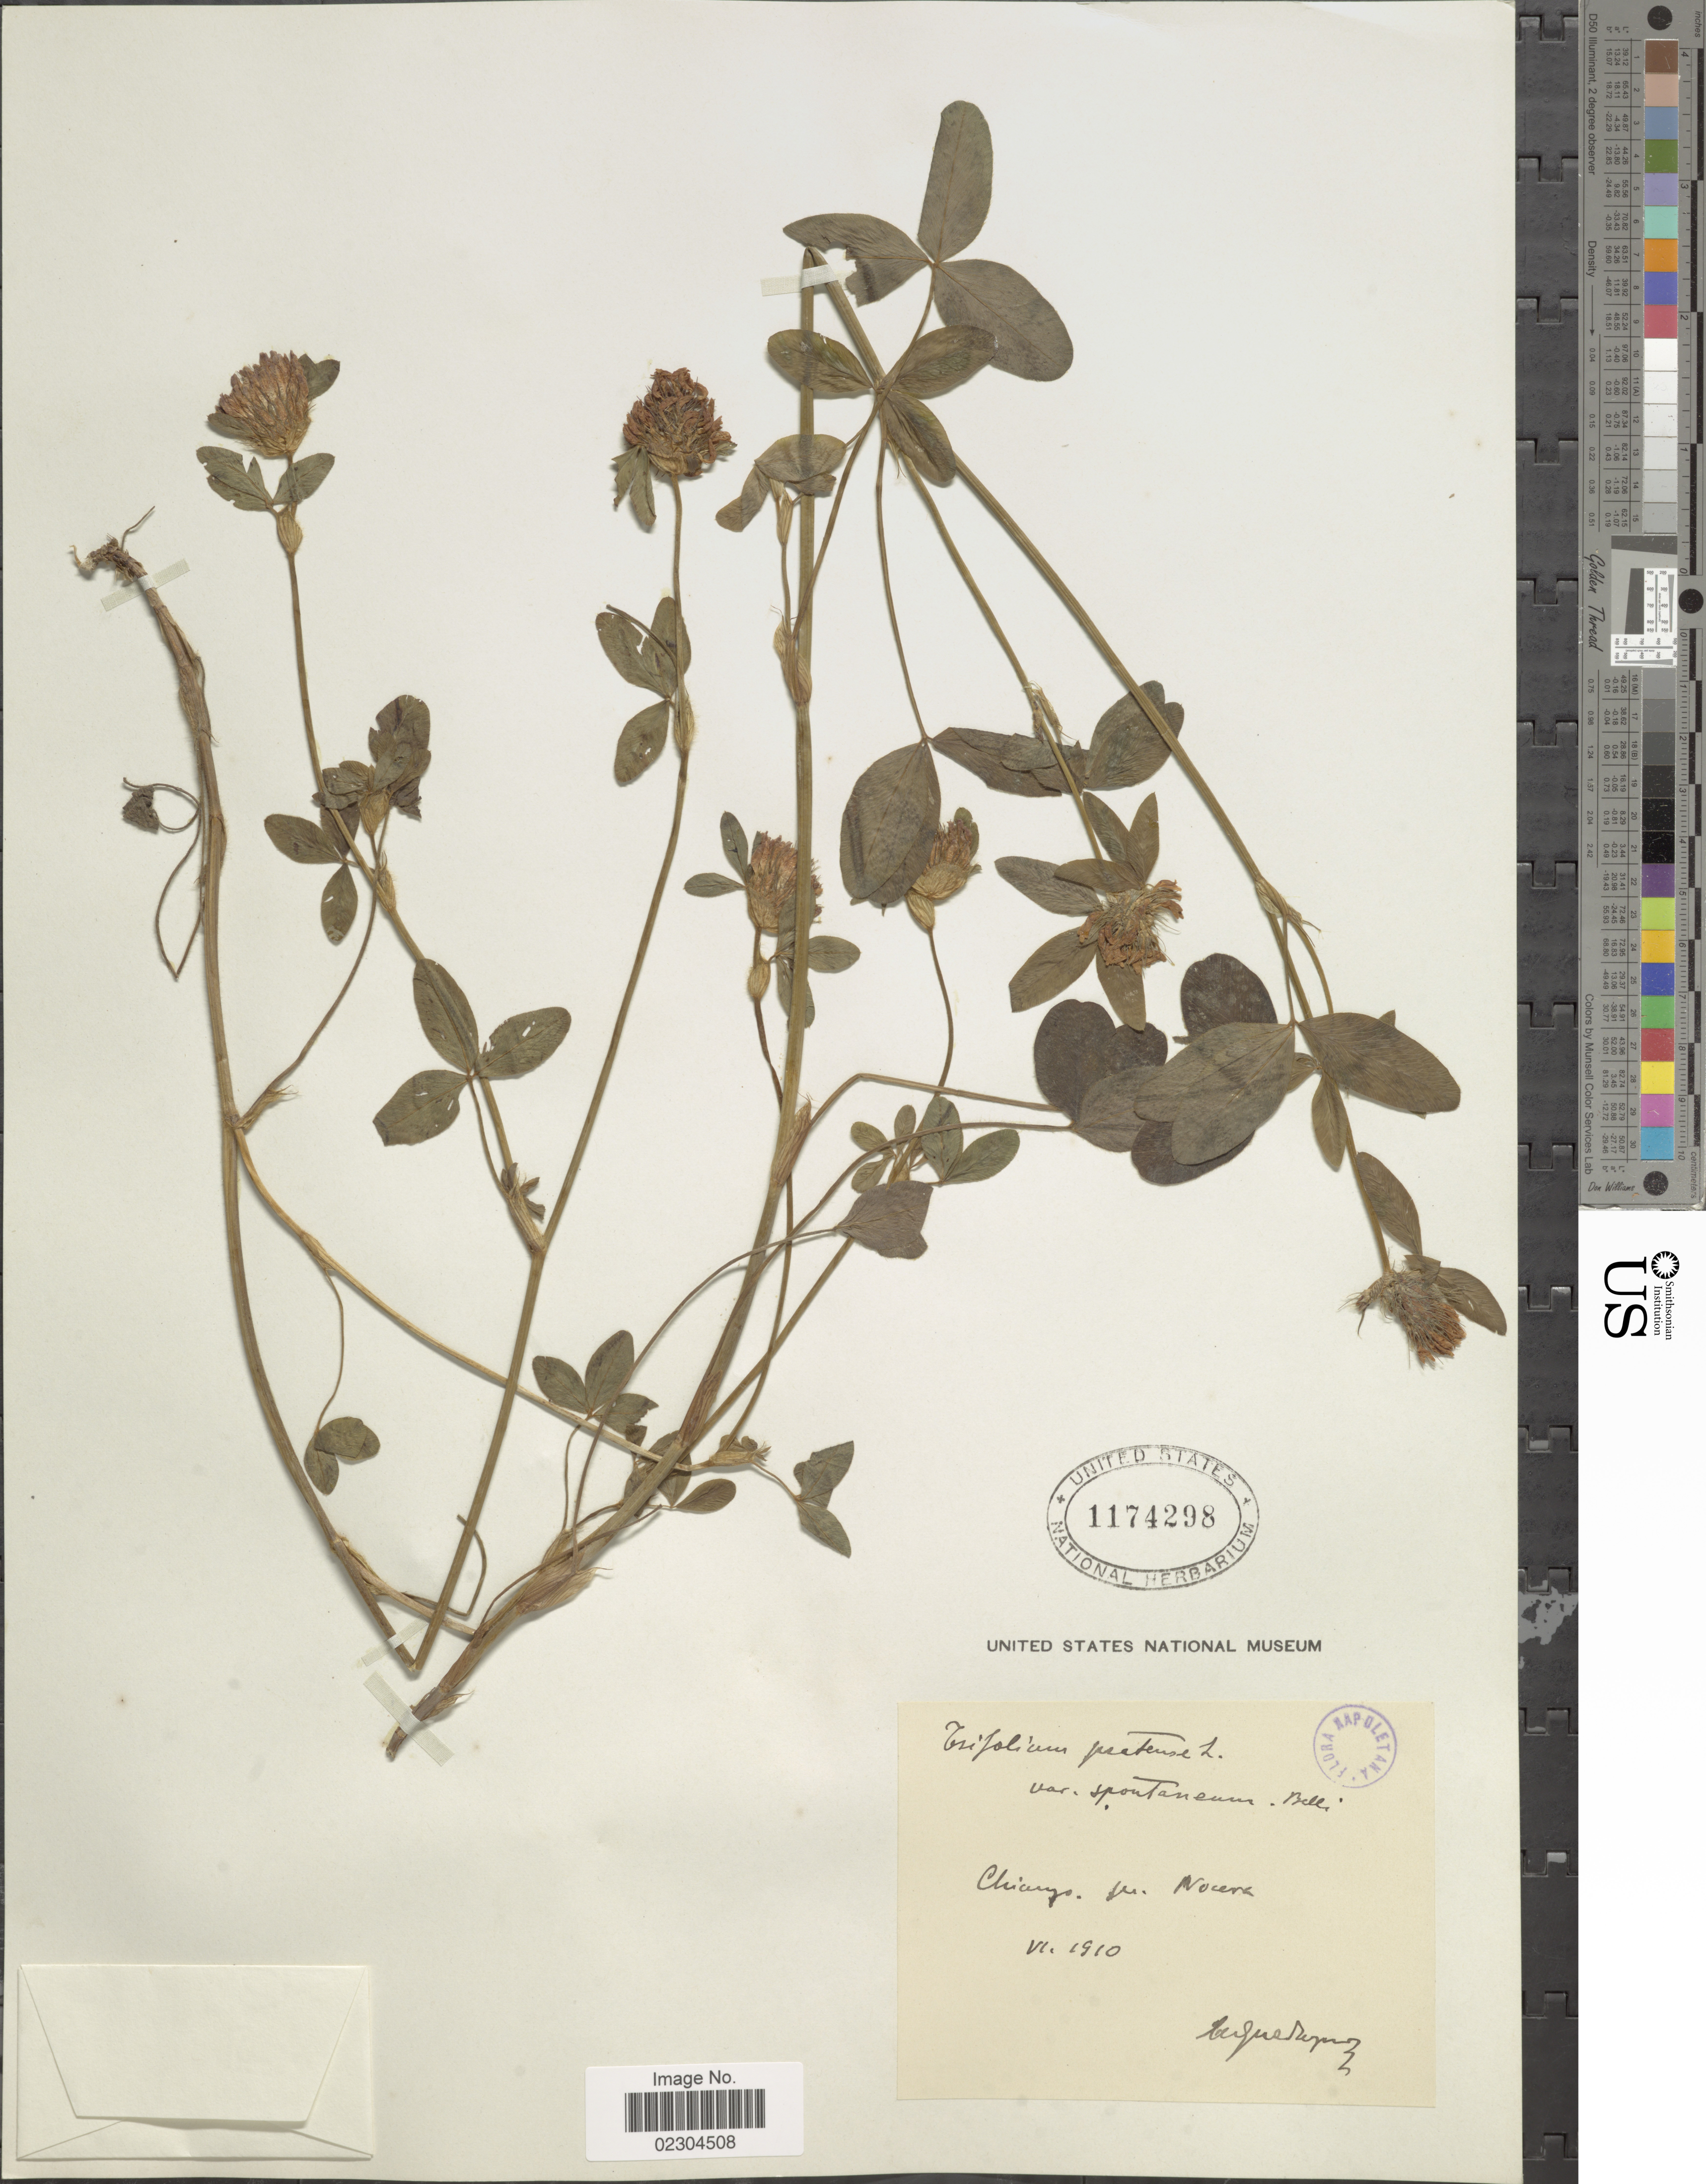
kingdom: Plantae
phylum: Tracheophyta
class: Magnoliopsida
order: Fabales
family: Fabaceae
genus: Trifolium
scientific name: Trifolium pratense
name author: L.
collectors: G. Guadagno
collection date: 1910-06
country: Italy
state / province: Campania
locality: Chiunzo pr. Nocera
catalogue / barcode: US 1174298